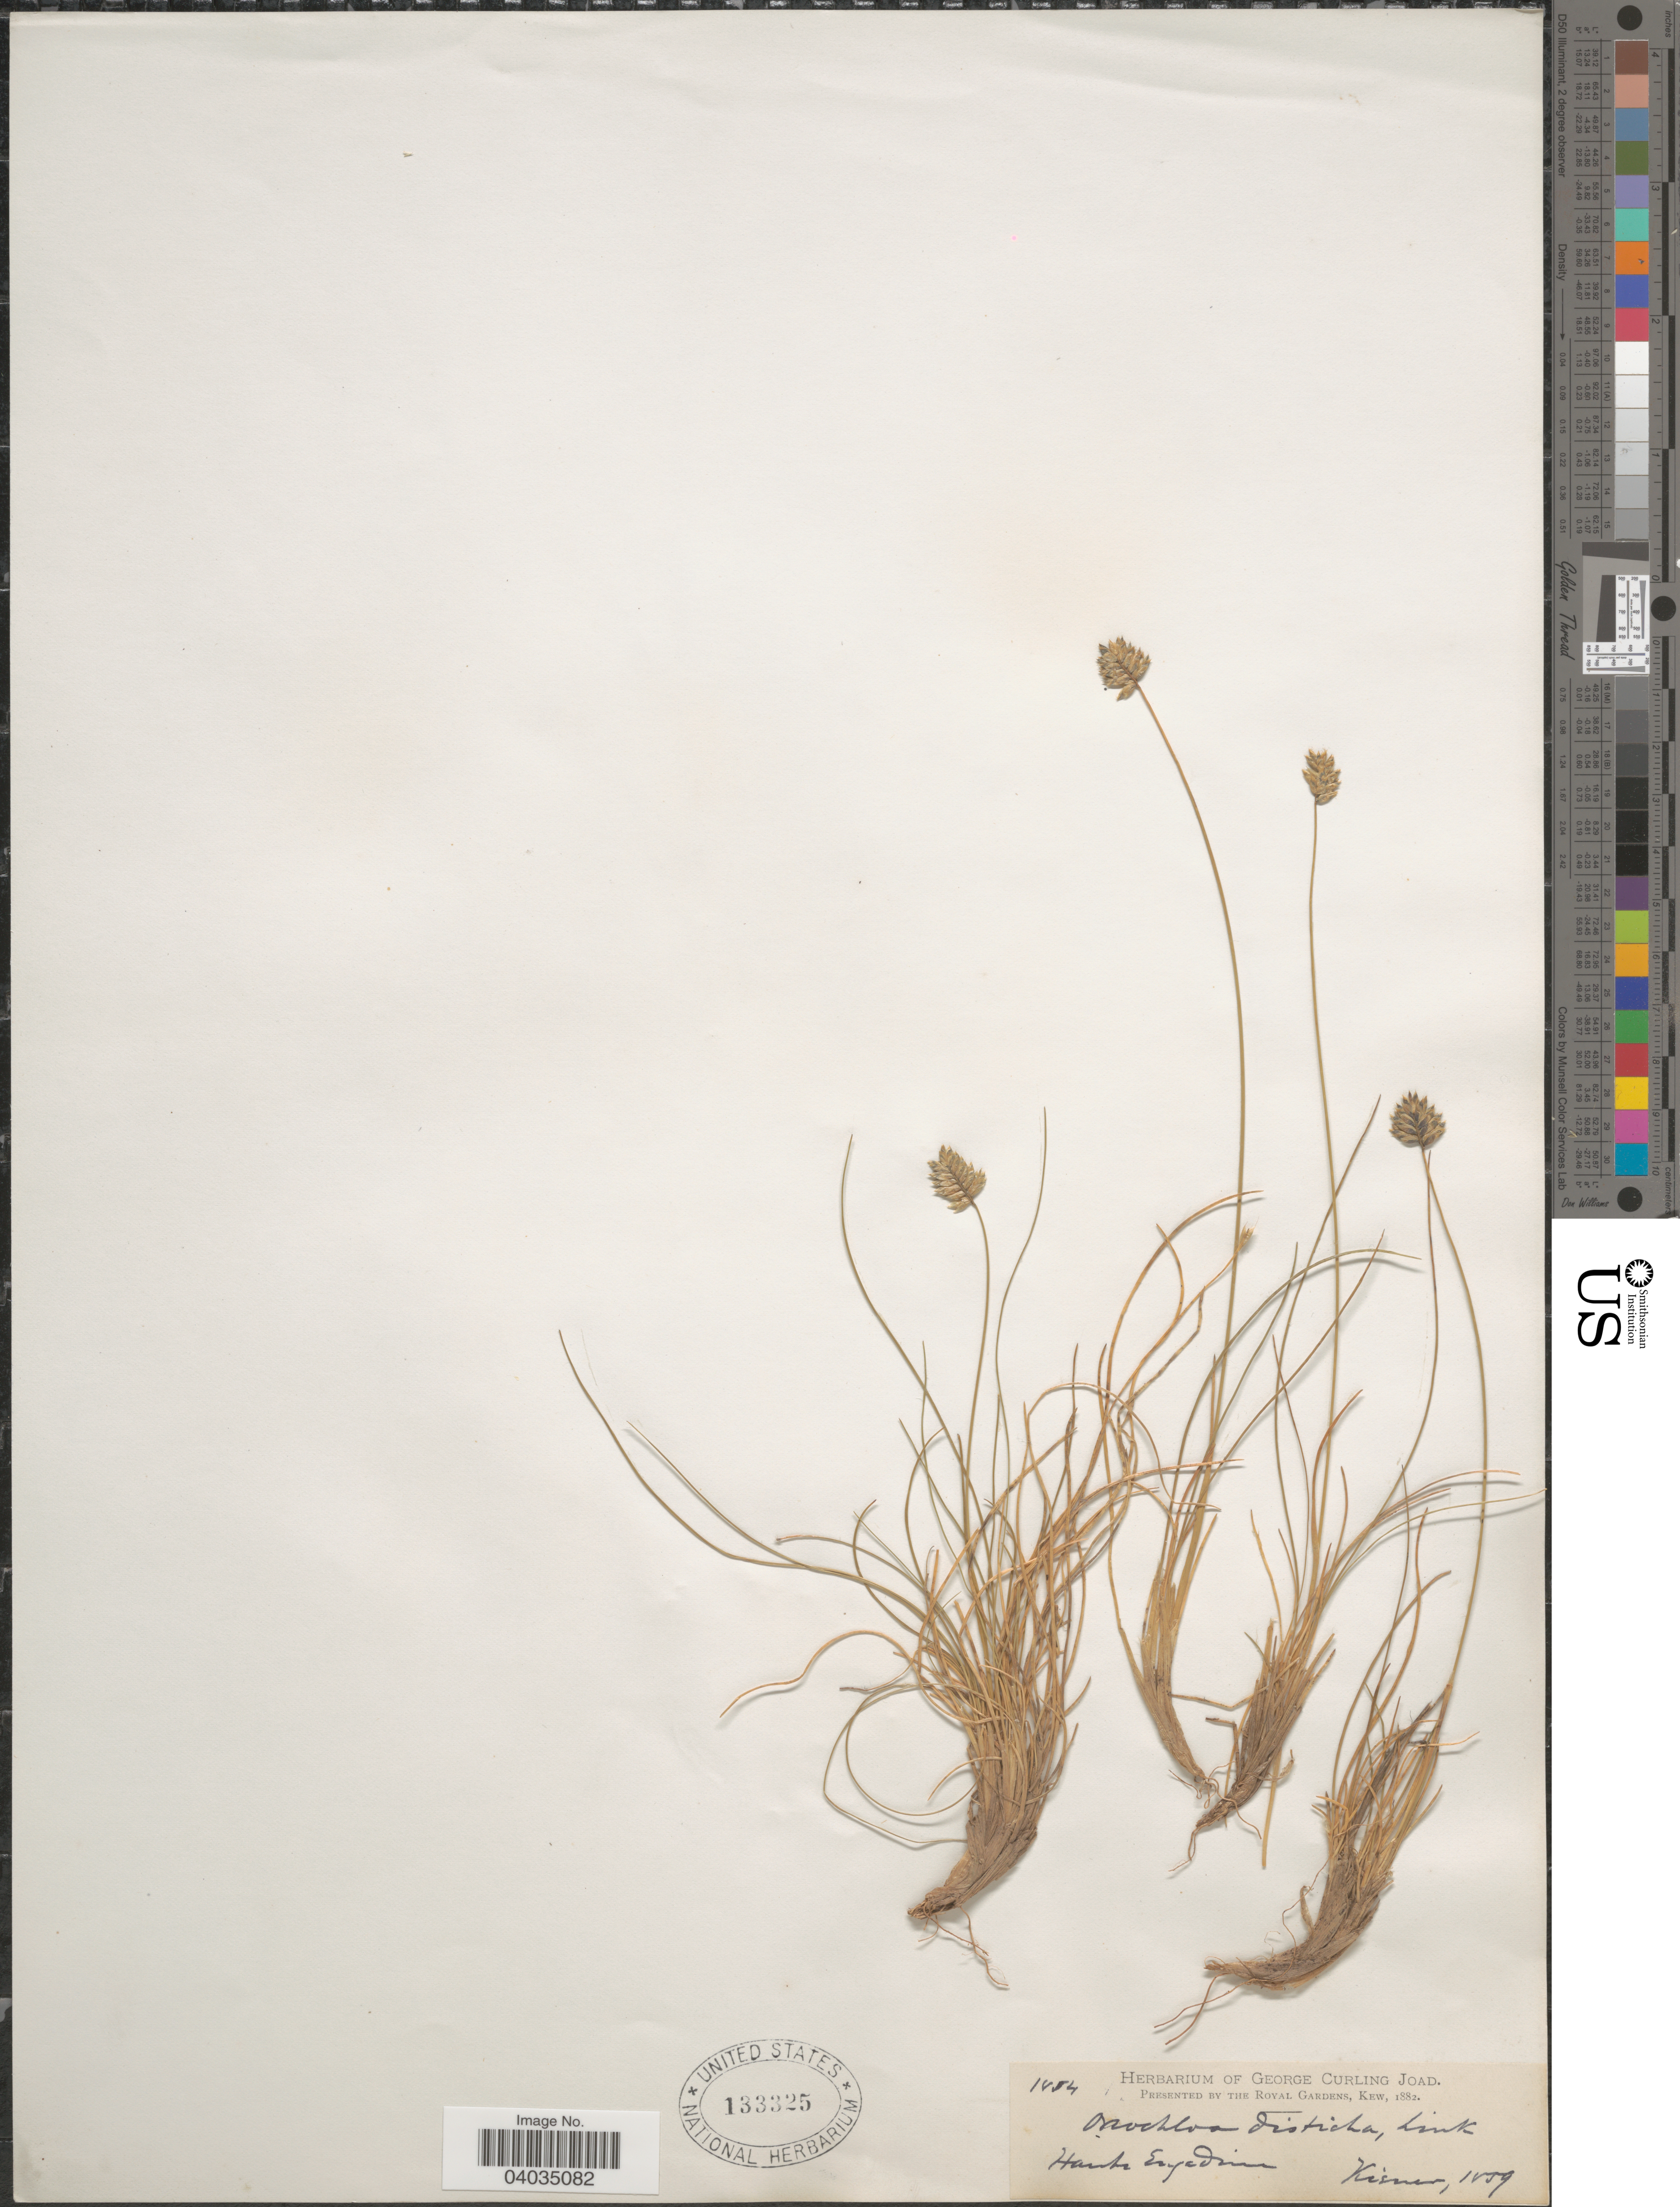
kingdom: Plantae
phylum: Tracheophyta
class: Liliopsida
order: Poales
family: Poaceae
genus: Oreochloa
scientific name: Oreochloa disticha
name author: (Wulfen) Link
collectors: Kisner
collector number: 1854?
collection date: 1859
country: Switzerland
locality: Haute Engadine.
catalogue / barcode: US 133325